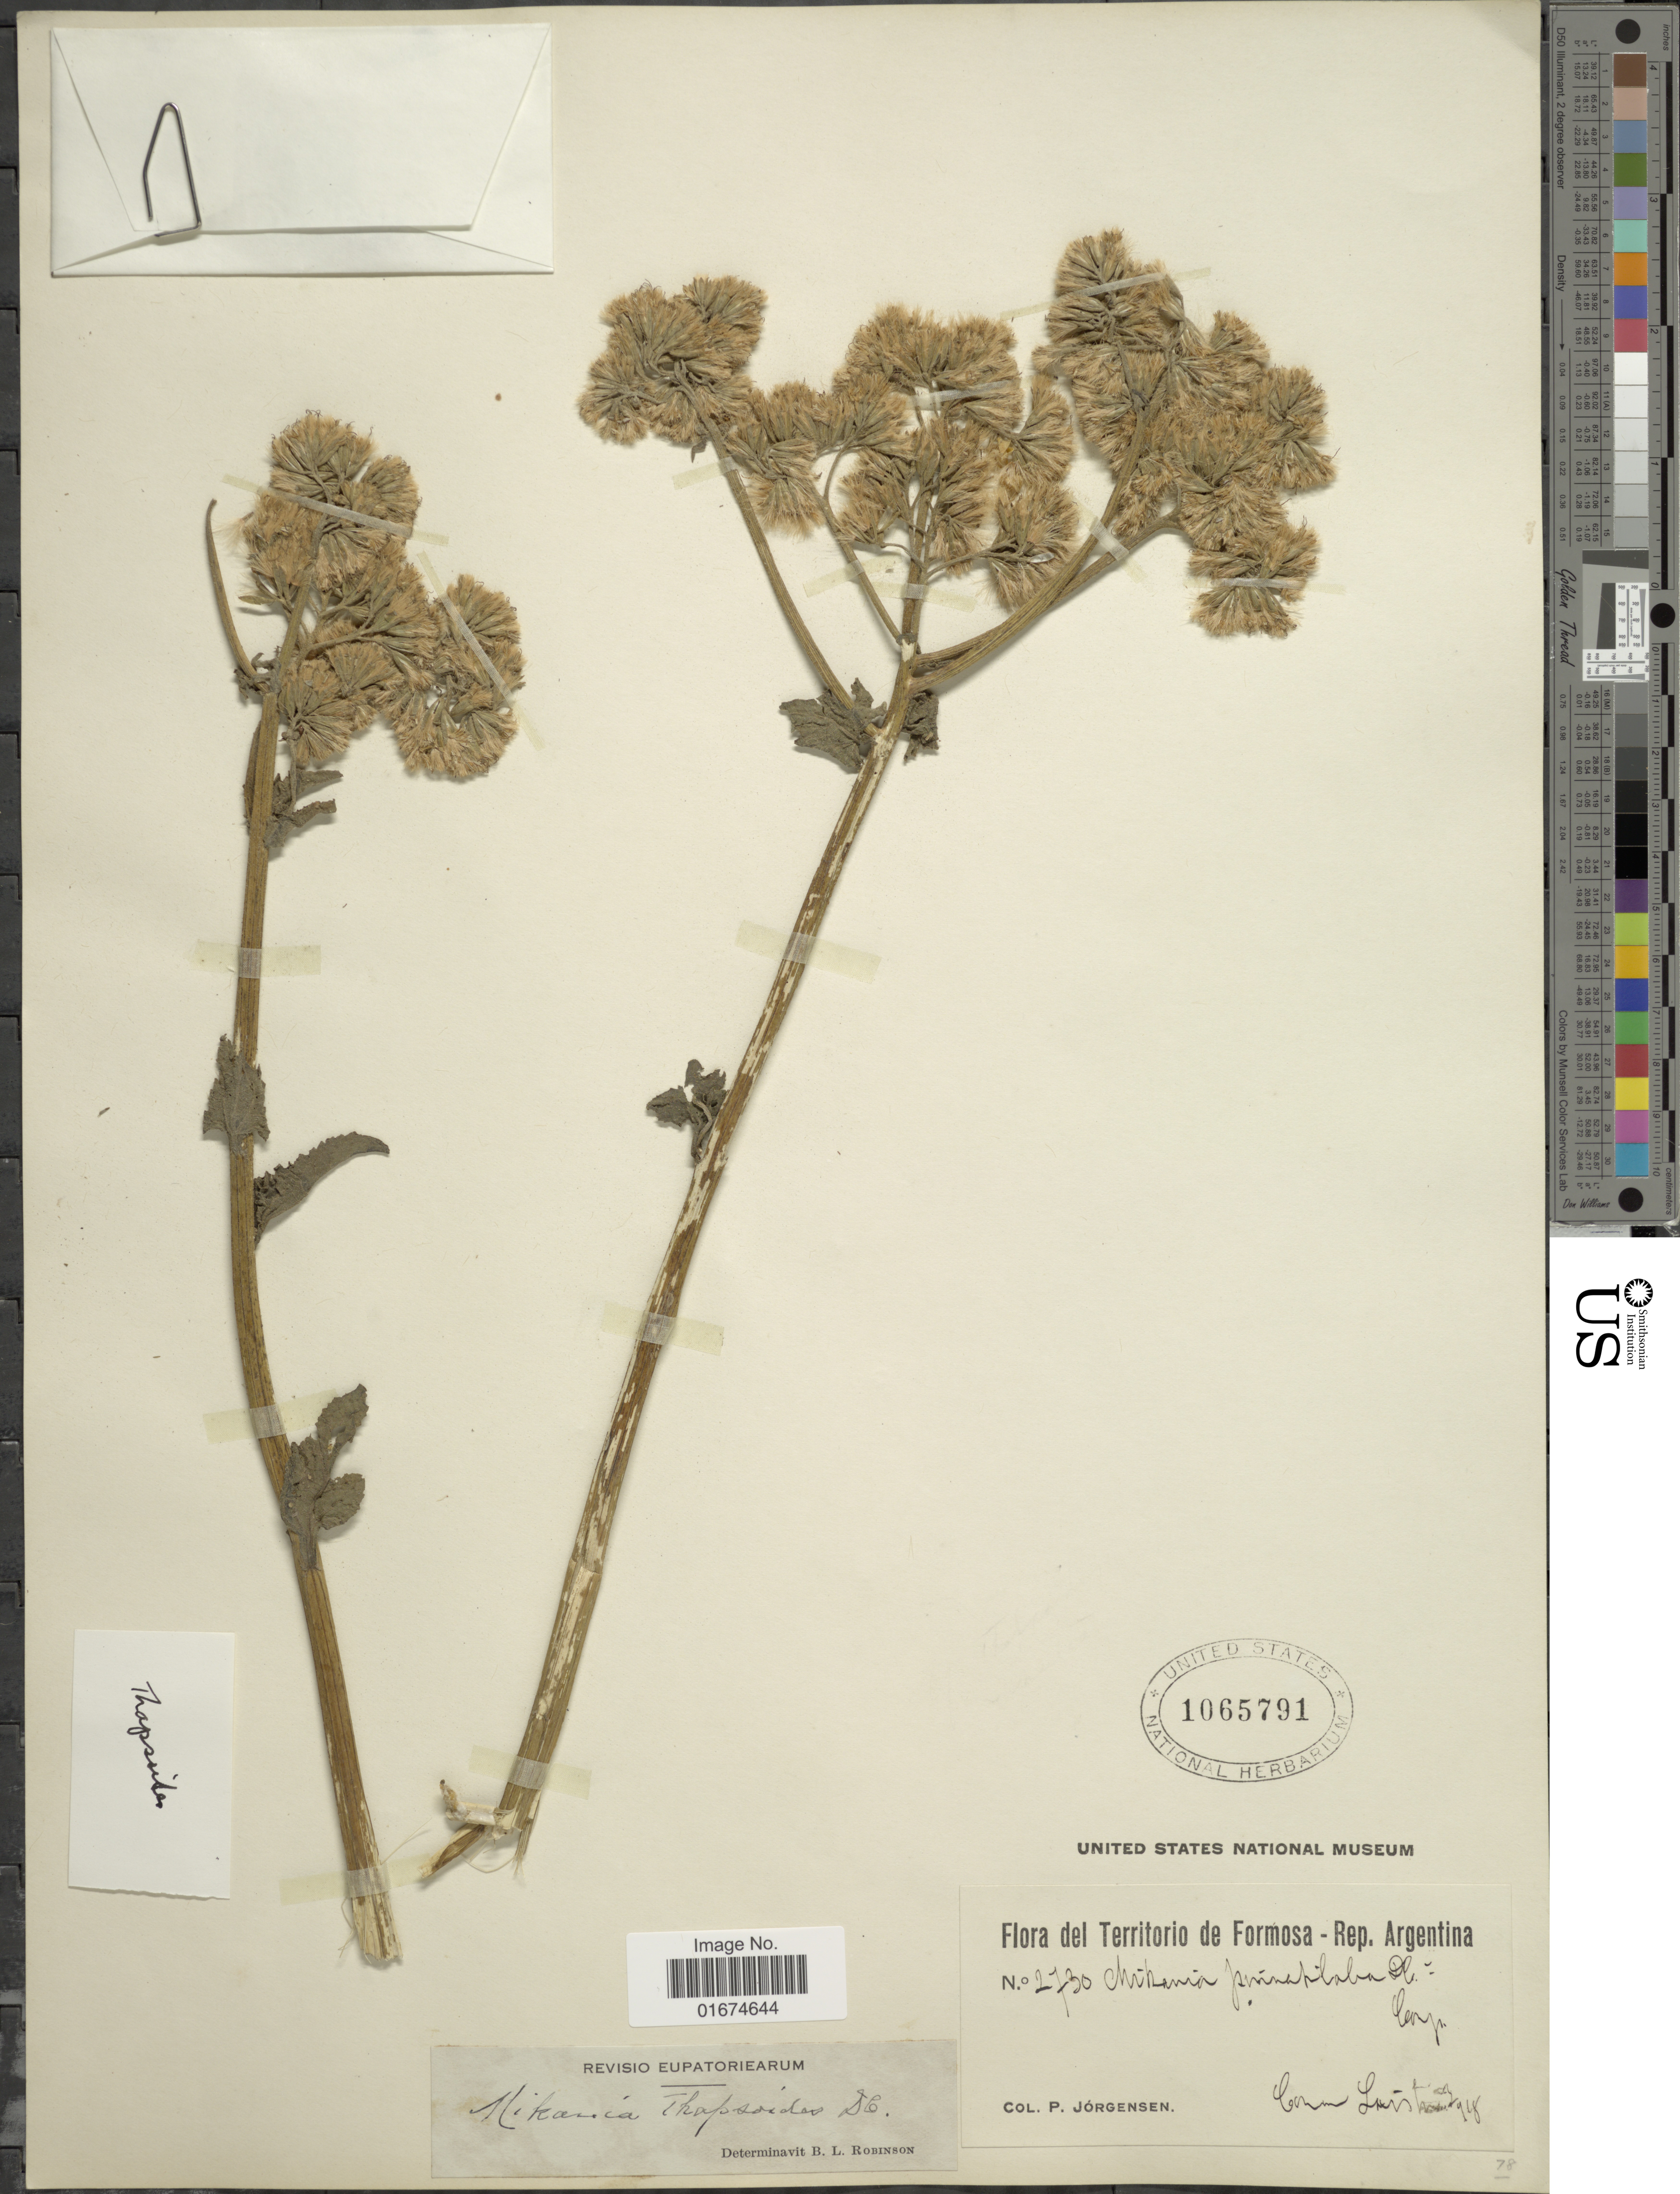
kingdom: Plantae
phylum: Tracheophyta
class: Magnoliopsida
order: Asterales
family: Asteraceae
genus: Mikania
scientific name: Mikania thapsoides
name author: DC.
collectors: P. Jörgensen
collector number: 2730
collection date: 1918-03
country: Argentina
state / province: Formosa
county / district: Laishí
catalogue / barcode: US 1065791